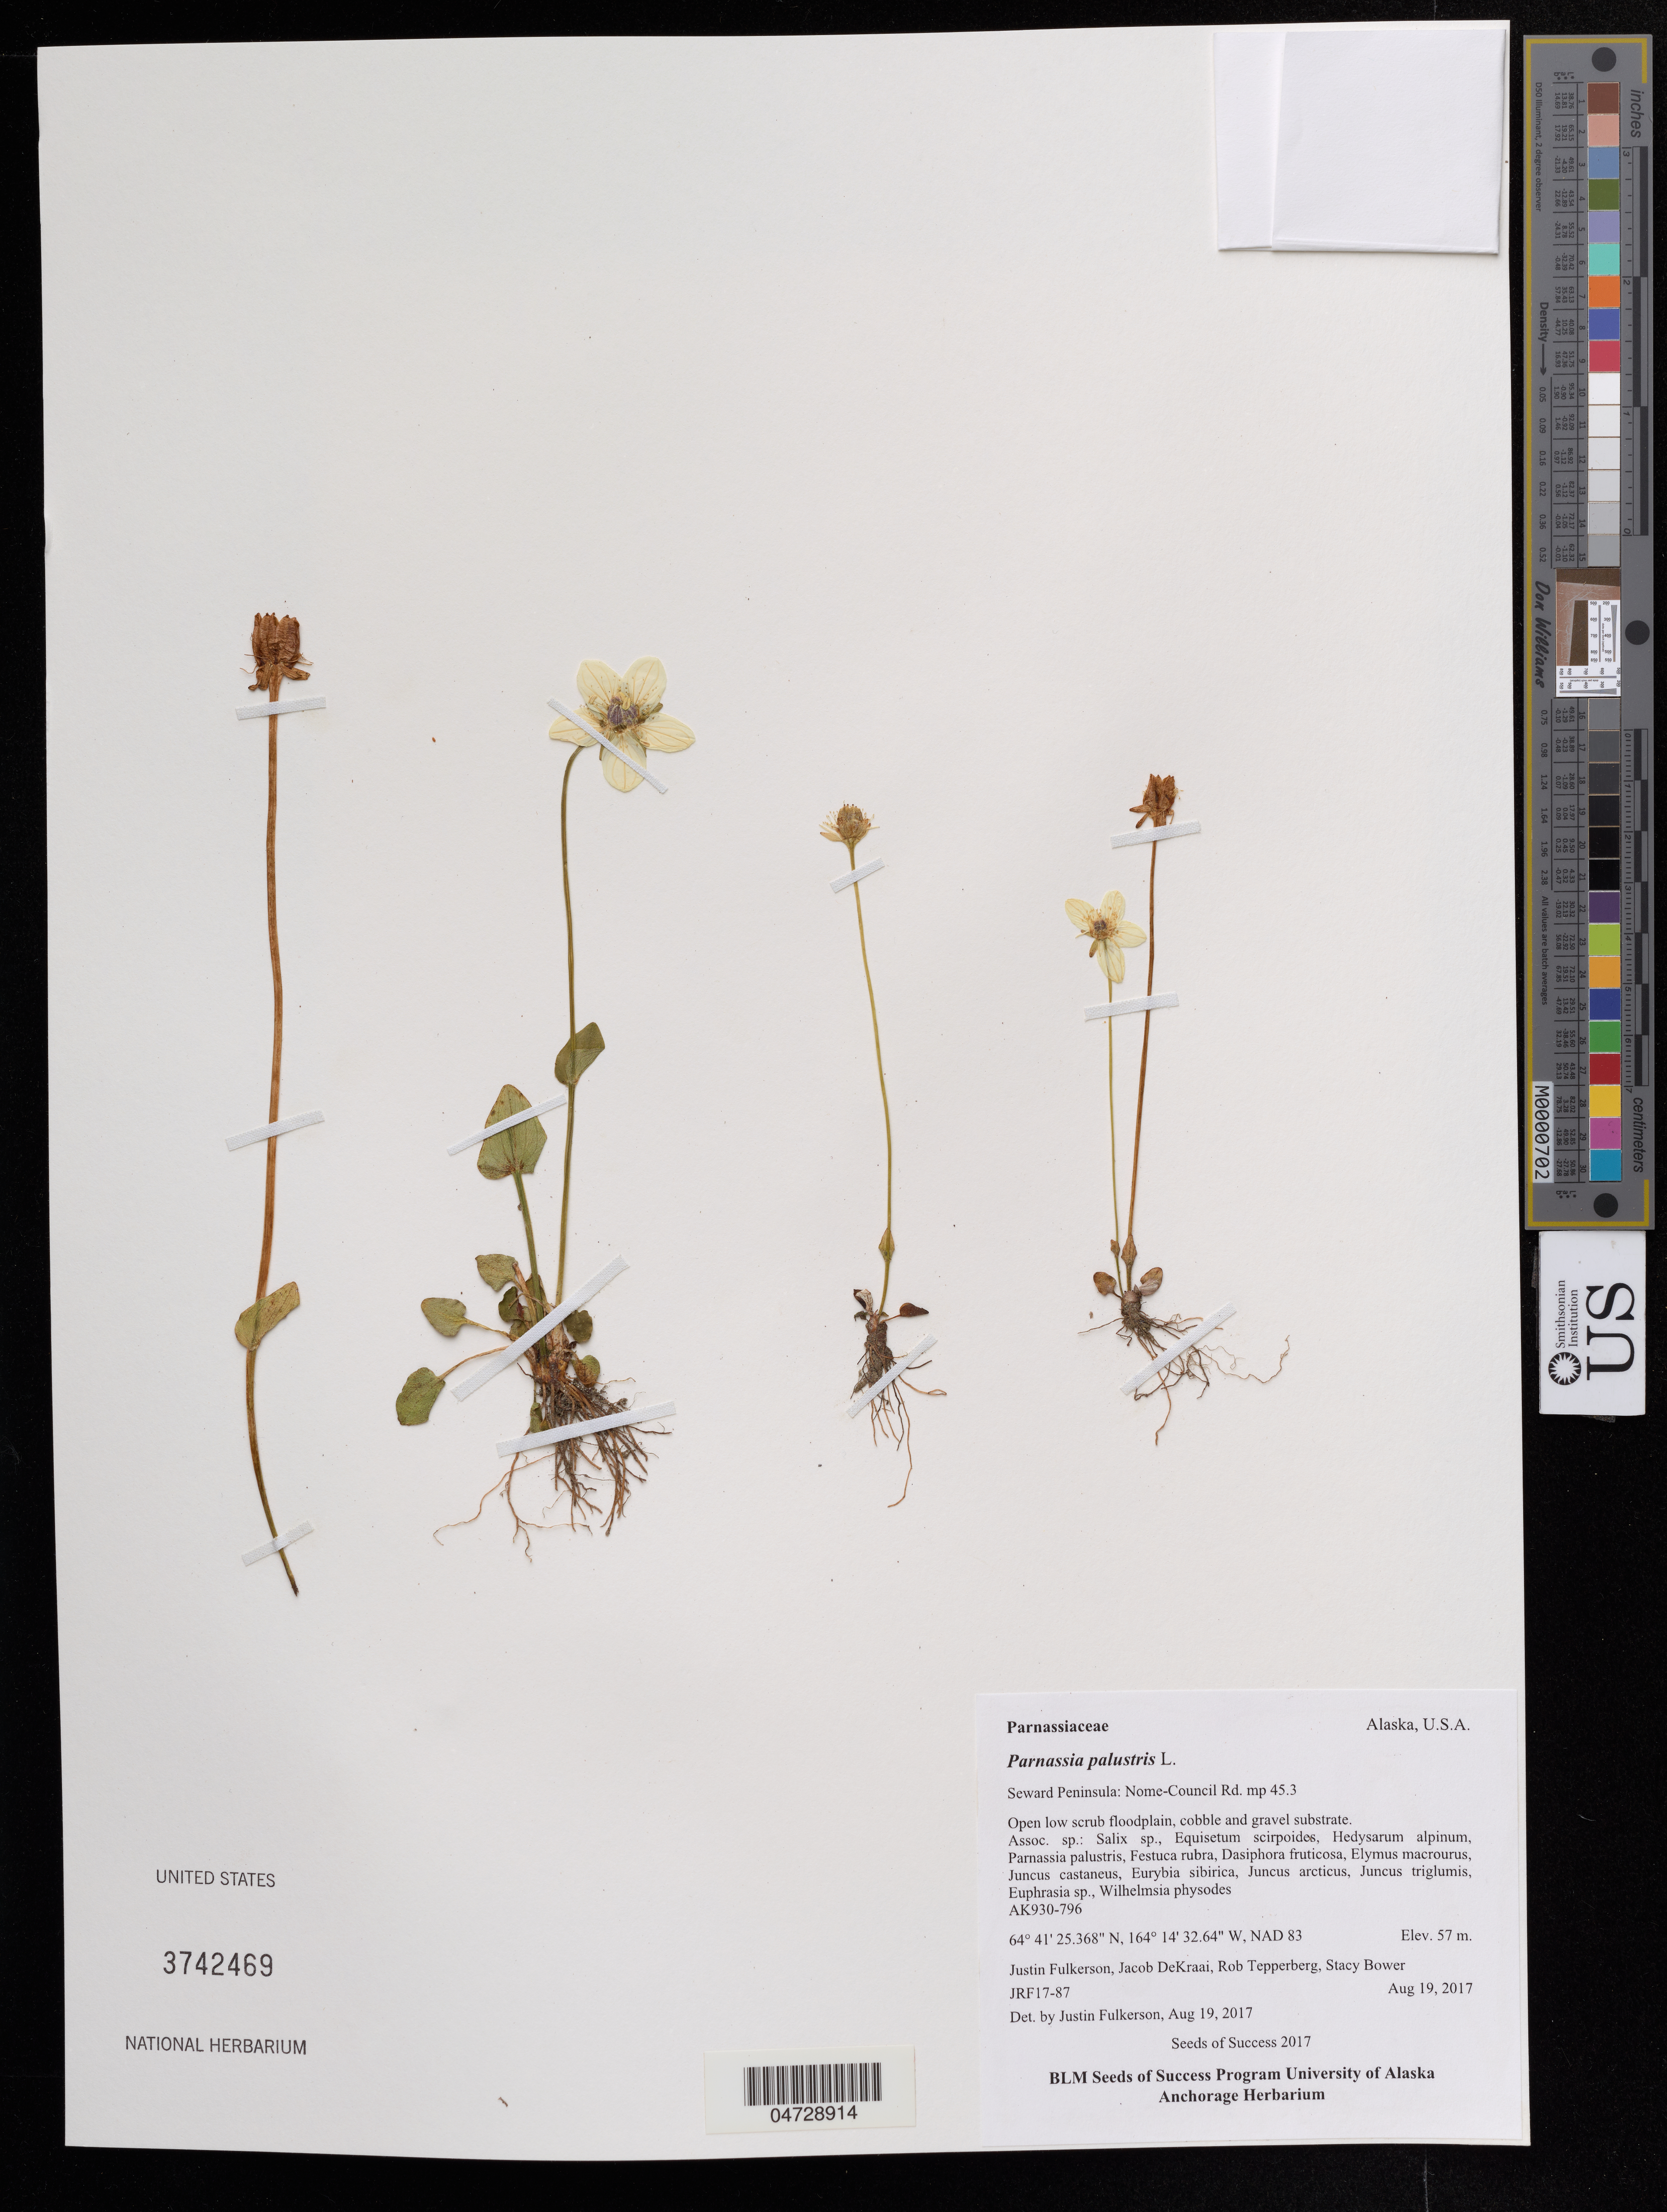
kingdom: Plantae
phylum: Tracheophyta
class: Magnoliopsida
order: Celastrales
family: Parnassiaceae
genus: Parnassia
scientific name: Parnassia palustris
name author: L.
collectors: J. Fulkerson, J. DeKraai & R. Tepperberg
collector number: JRF17-78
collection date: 2017-08-19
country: United States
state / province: Alaska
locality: Seward Peninsula: Nome-Council Rd. mp 45.3.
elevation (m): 57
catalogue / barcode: US 3742469